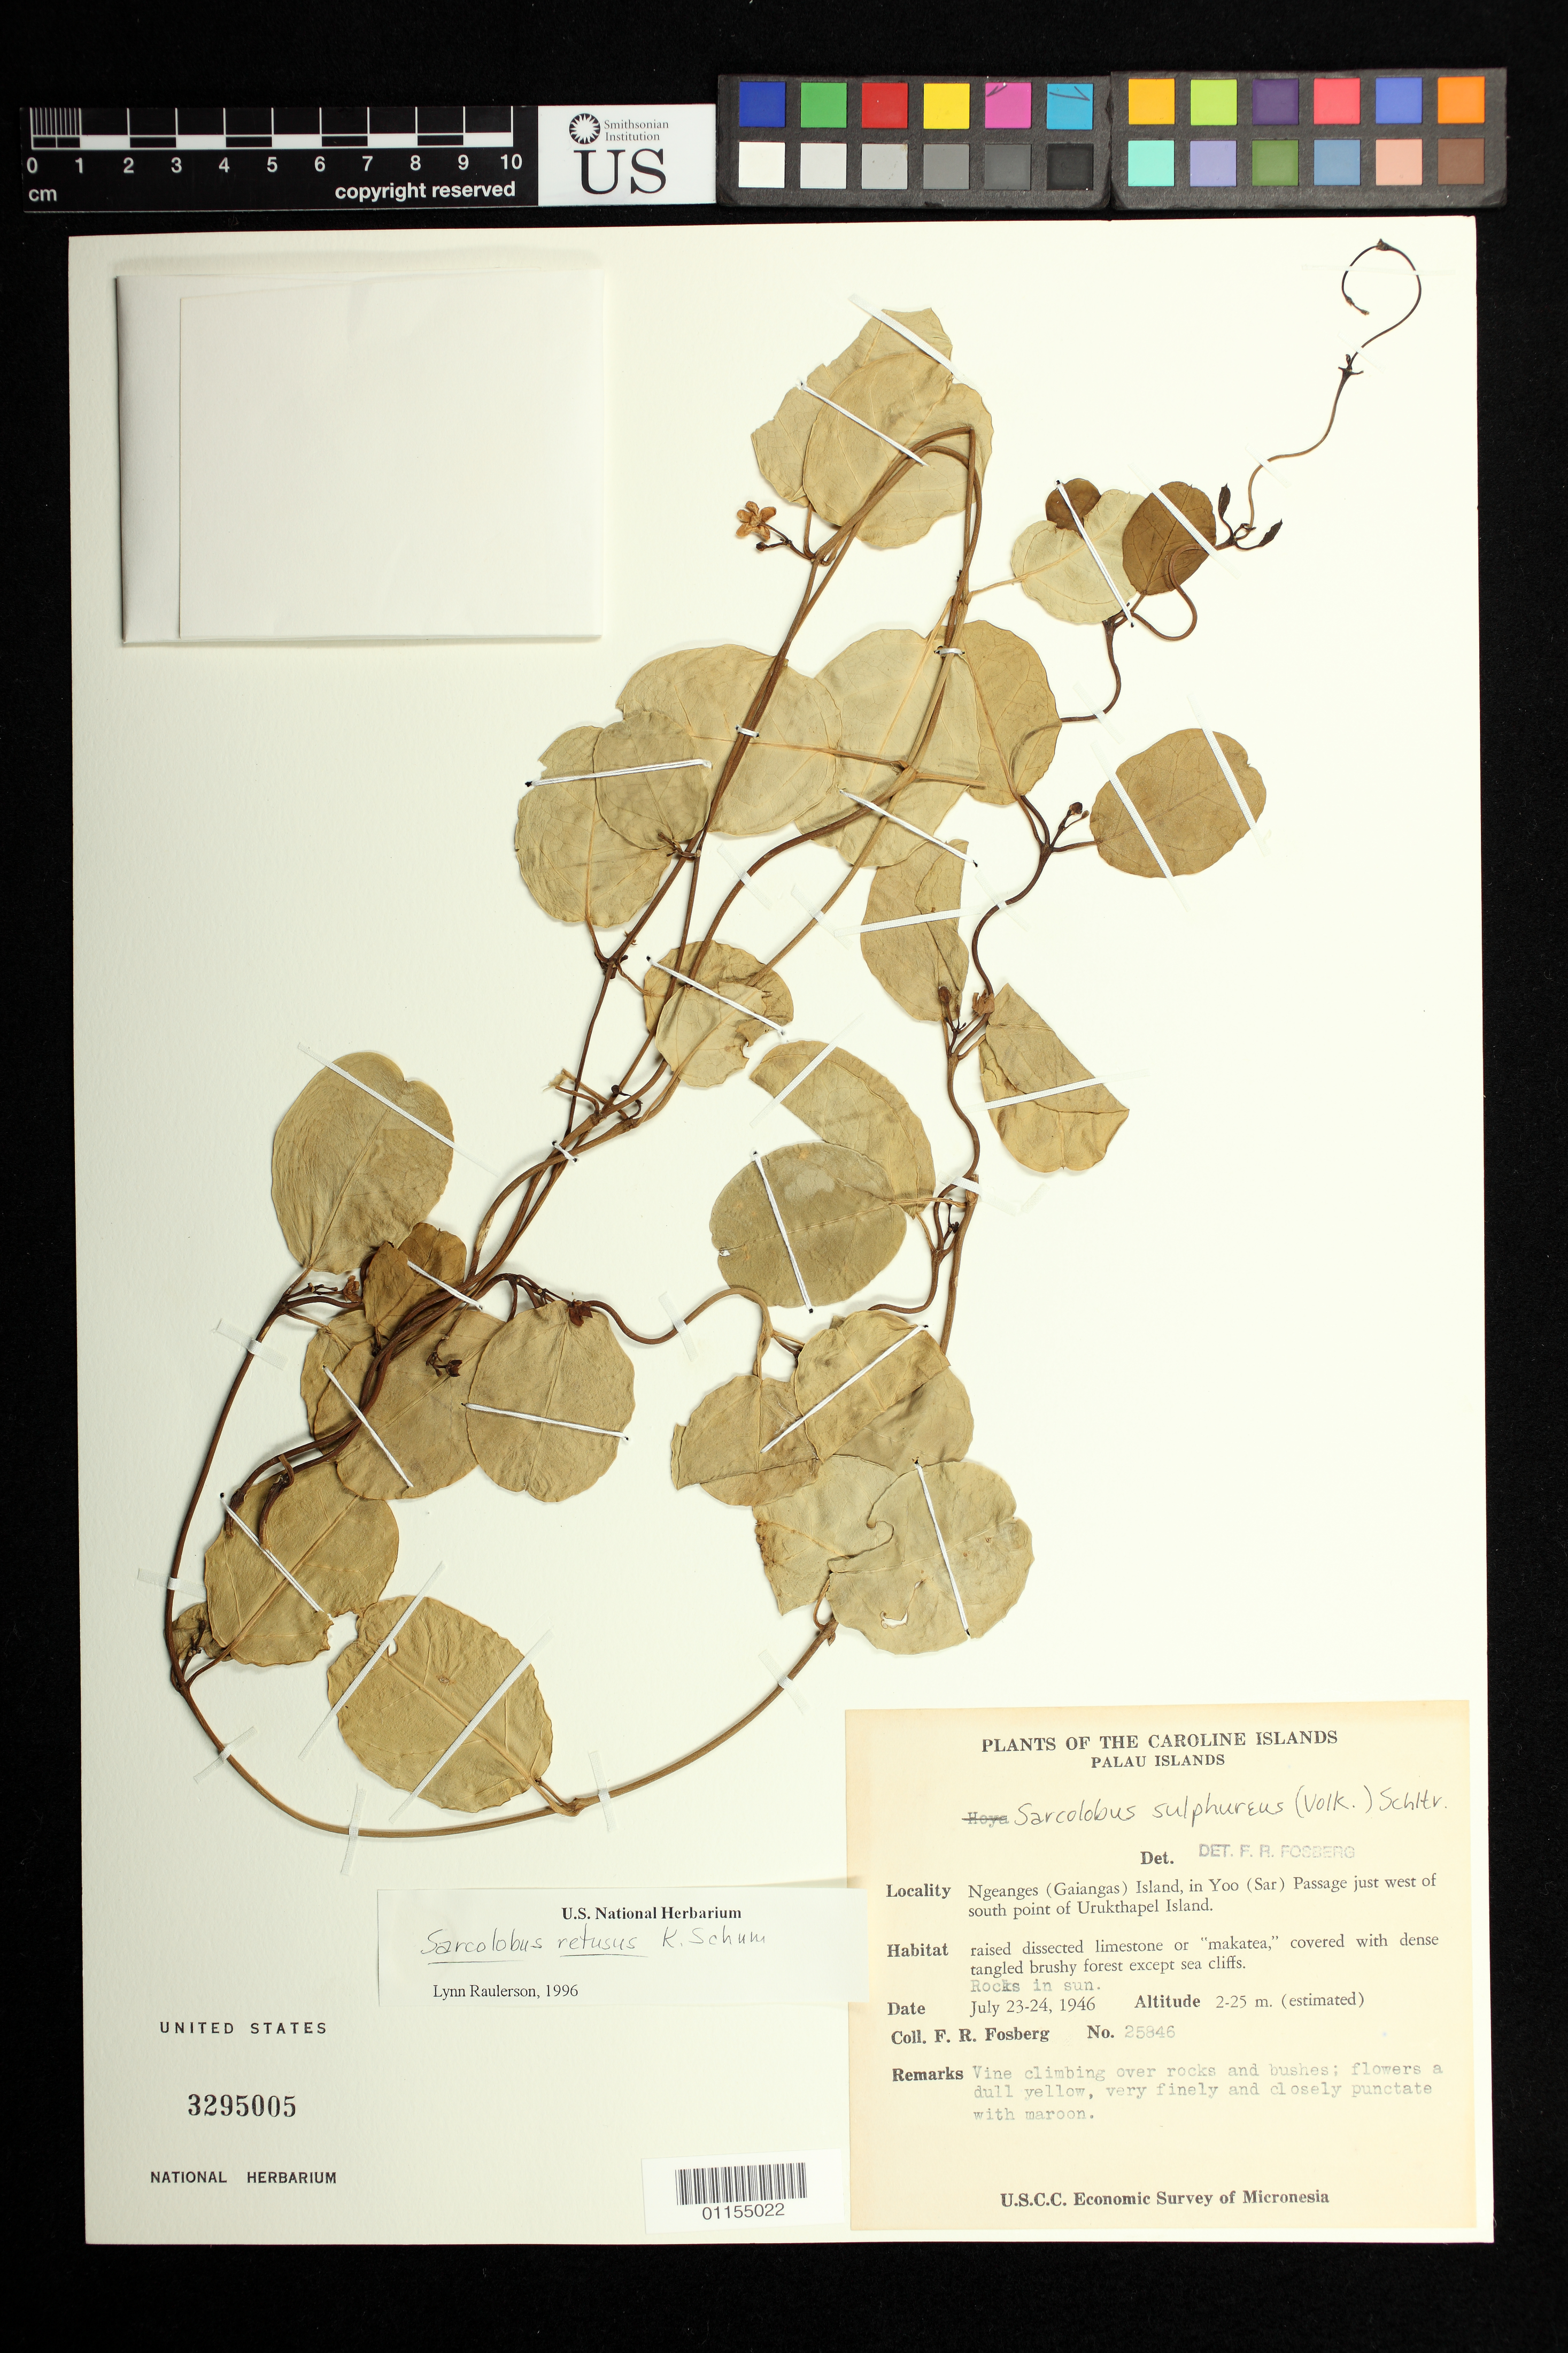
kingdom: Plantae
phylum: Tracheophyta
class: Magnoliopsida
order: Gentianales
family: Apocynaceae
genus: Sarcolobus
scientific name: Sarcolobus retusus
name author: K. Schum.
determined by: Raulerson, L.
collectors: F. R. Fosberg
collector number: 25846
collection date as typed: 23 Jul 1946 to 24 Jul 1946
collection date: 1946-07-23/1946-07-24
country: Palau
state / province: Koror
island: Ngeruktabel [Urukthapel]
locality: In Yoo (Sar) Passage just W of S point of Urukthapel Island.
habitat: raised dissected limestone or "makatea" covered with dense tangled brushy forest except sea cliffs.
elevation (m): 2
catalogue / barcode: US 3295005